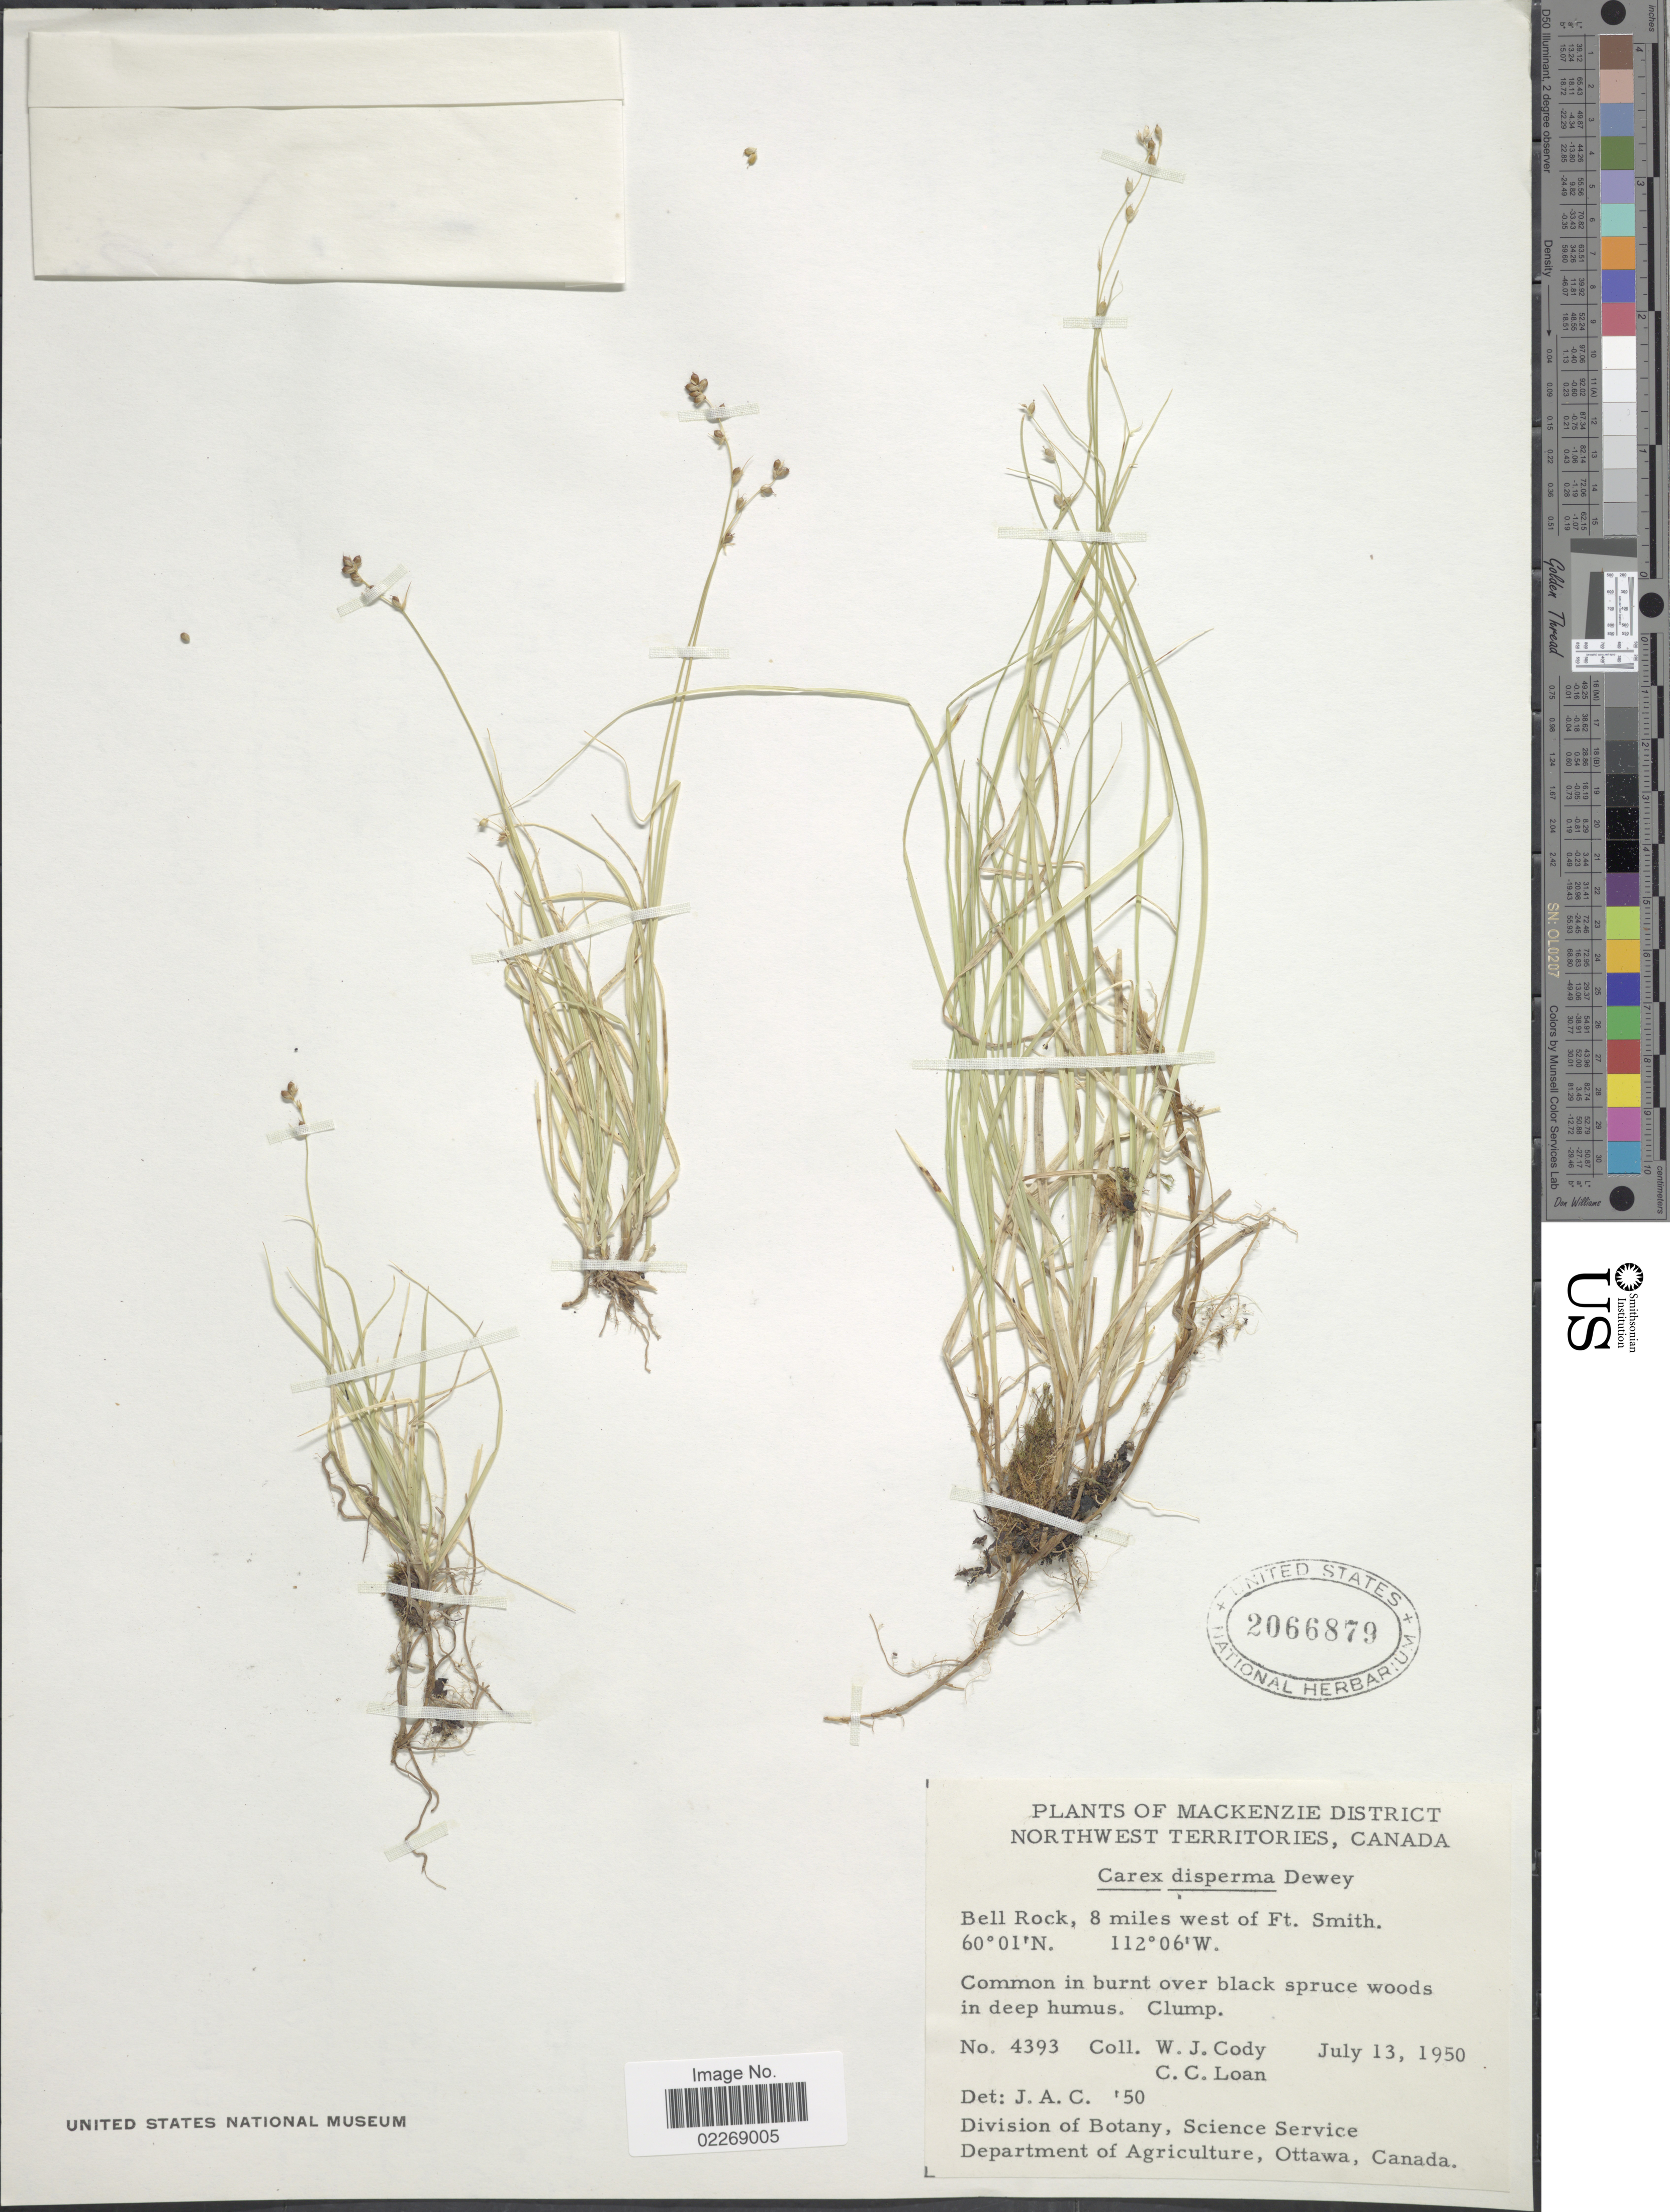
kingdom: Plantae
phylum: Tracheophyta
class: Liliopsida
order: Poales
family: Cyperaceae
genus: Carex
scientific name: Carex disperma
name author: Dewey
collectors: W. Cody & C. Loan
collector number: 4393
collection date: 1950-07-13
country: Canada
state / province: Northwest Territories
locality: Mackenzie District, Bell Rock, 8 miles west of Ft Smith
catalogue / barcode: US 2066879